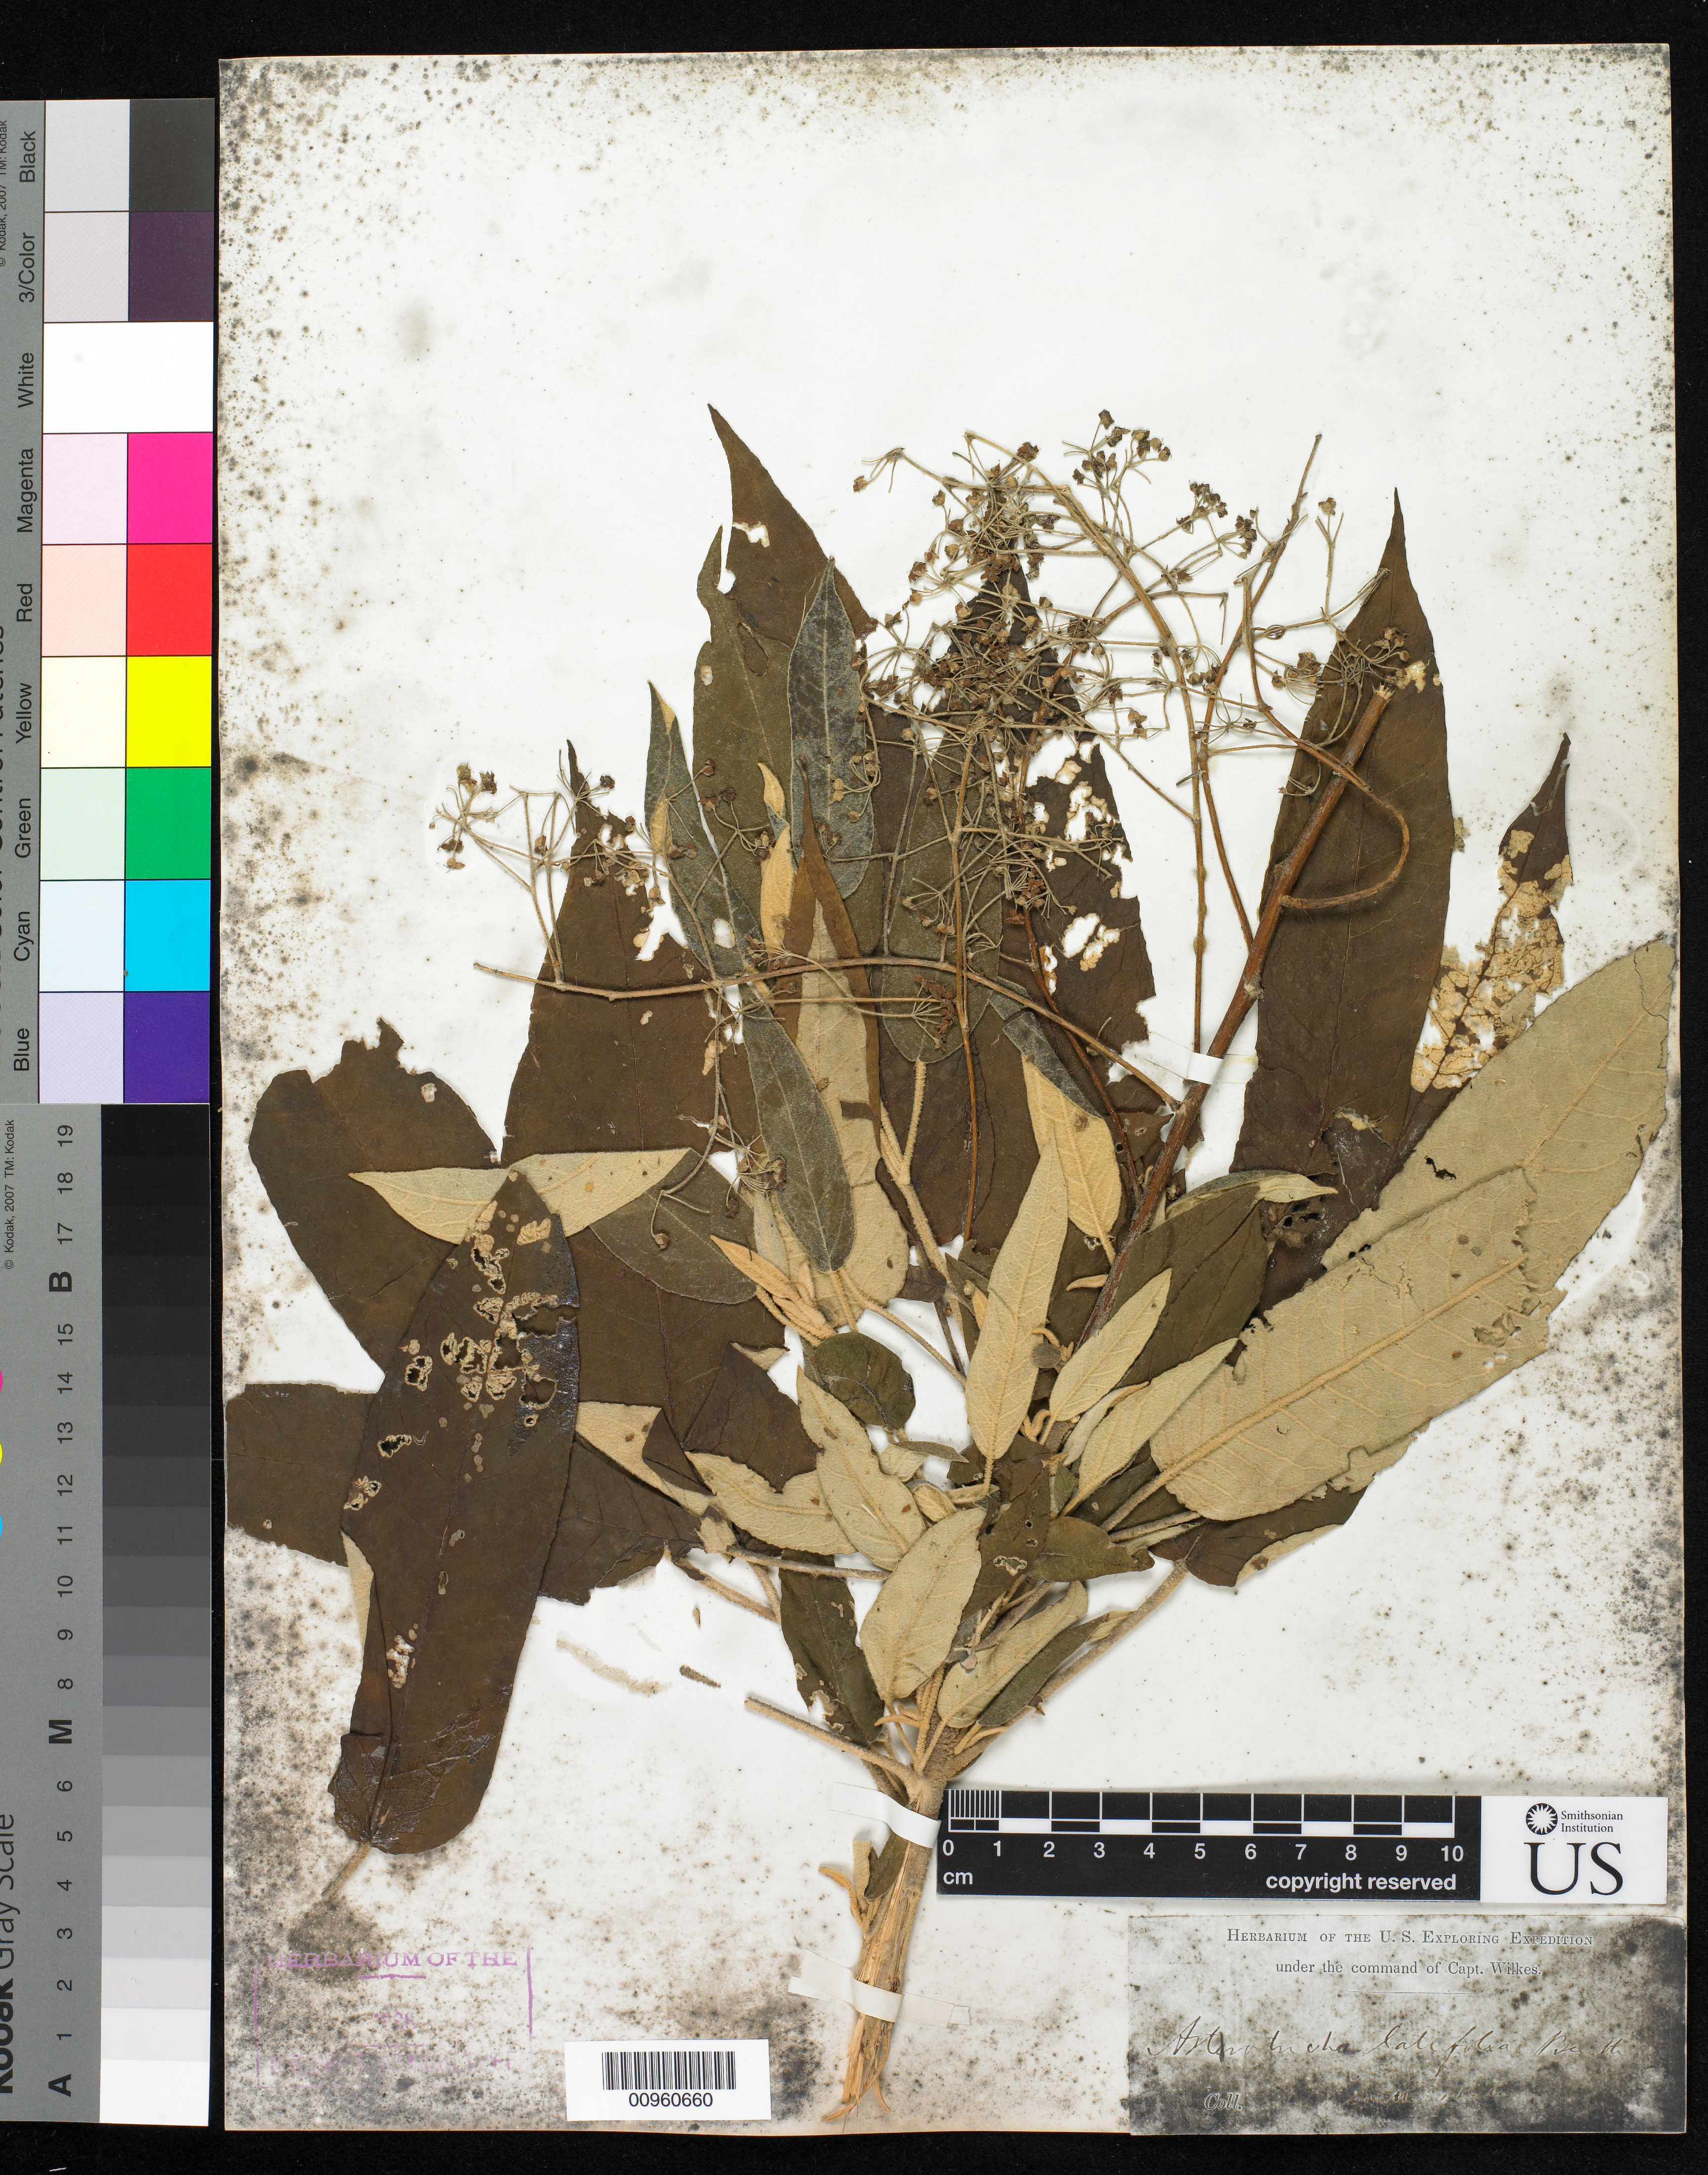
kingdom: Plantae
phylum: Tracheophyta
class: Magnoliopsida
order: Apiales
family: Araliaceae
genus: Astrotricha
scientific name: Astrotricha latifolia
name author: Benth.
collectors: Wilkes Explor. Exped.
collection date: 1838/1842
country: Australia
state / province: New South Wales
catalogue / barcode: US 98613